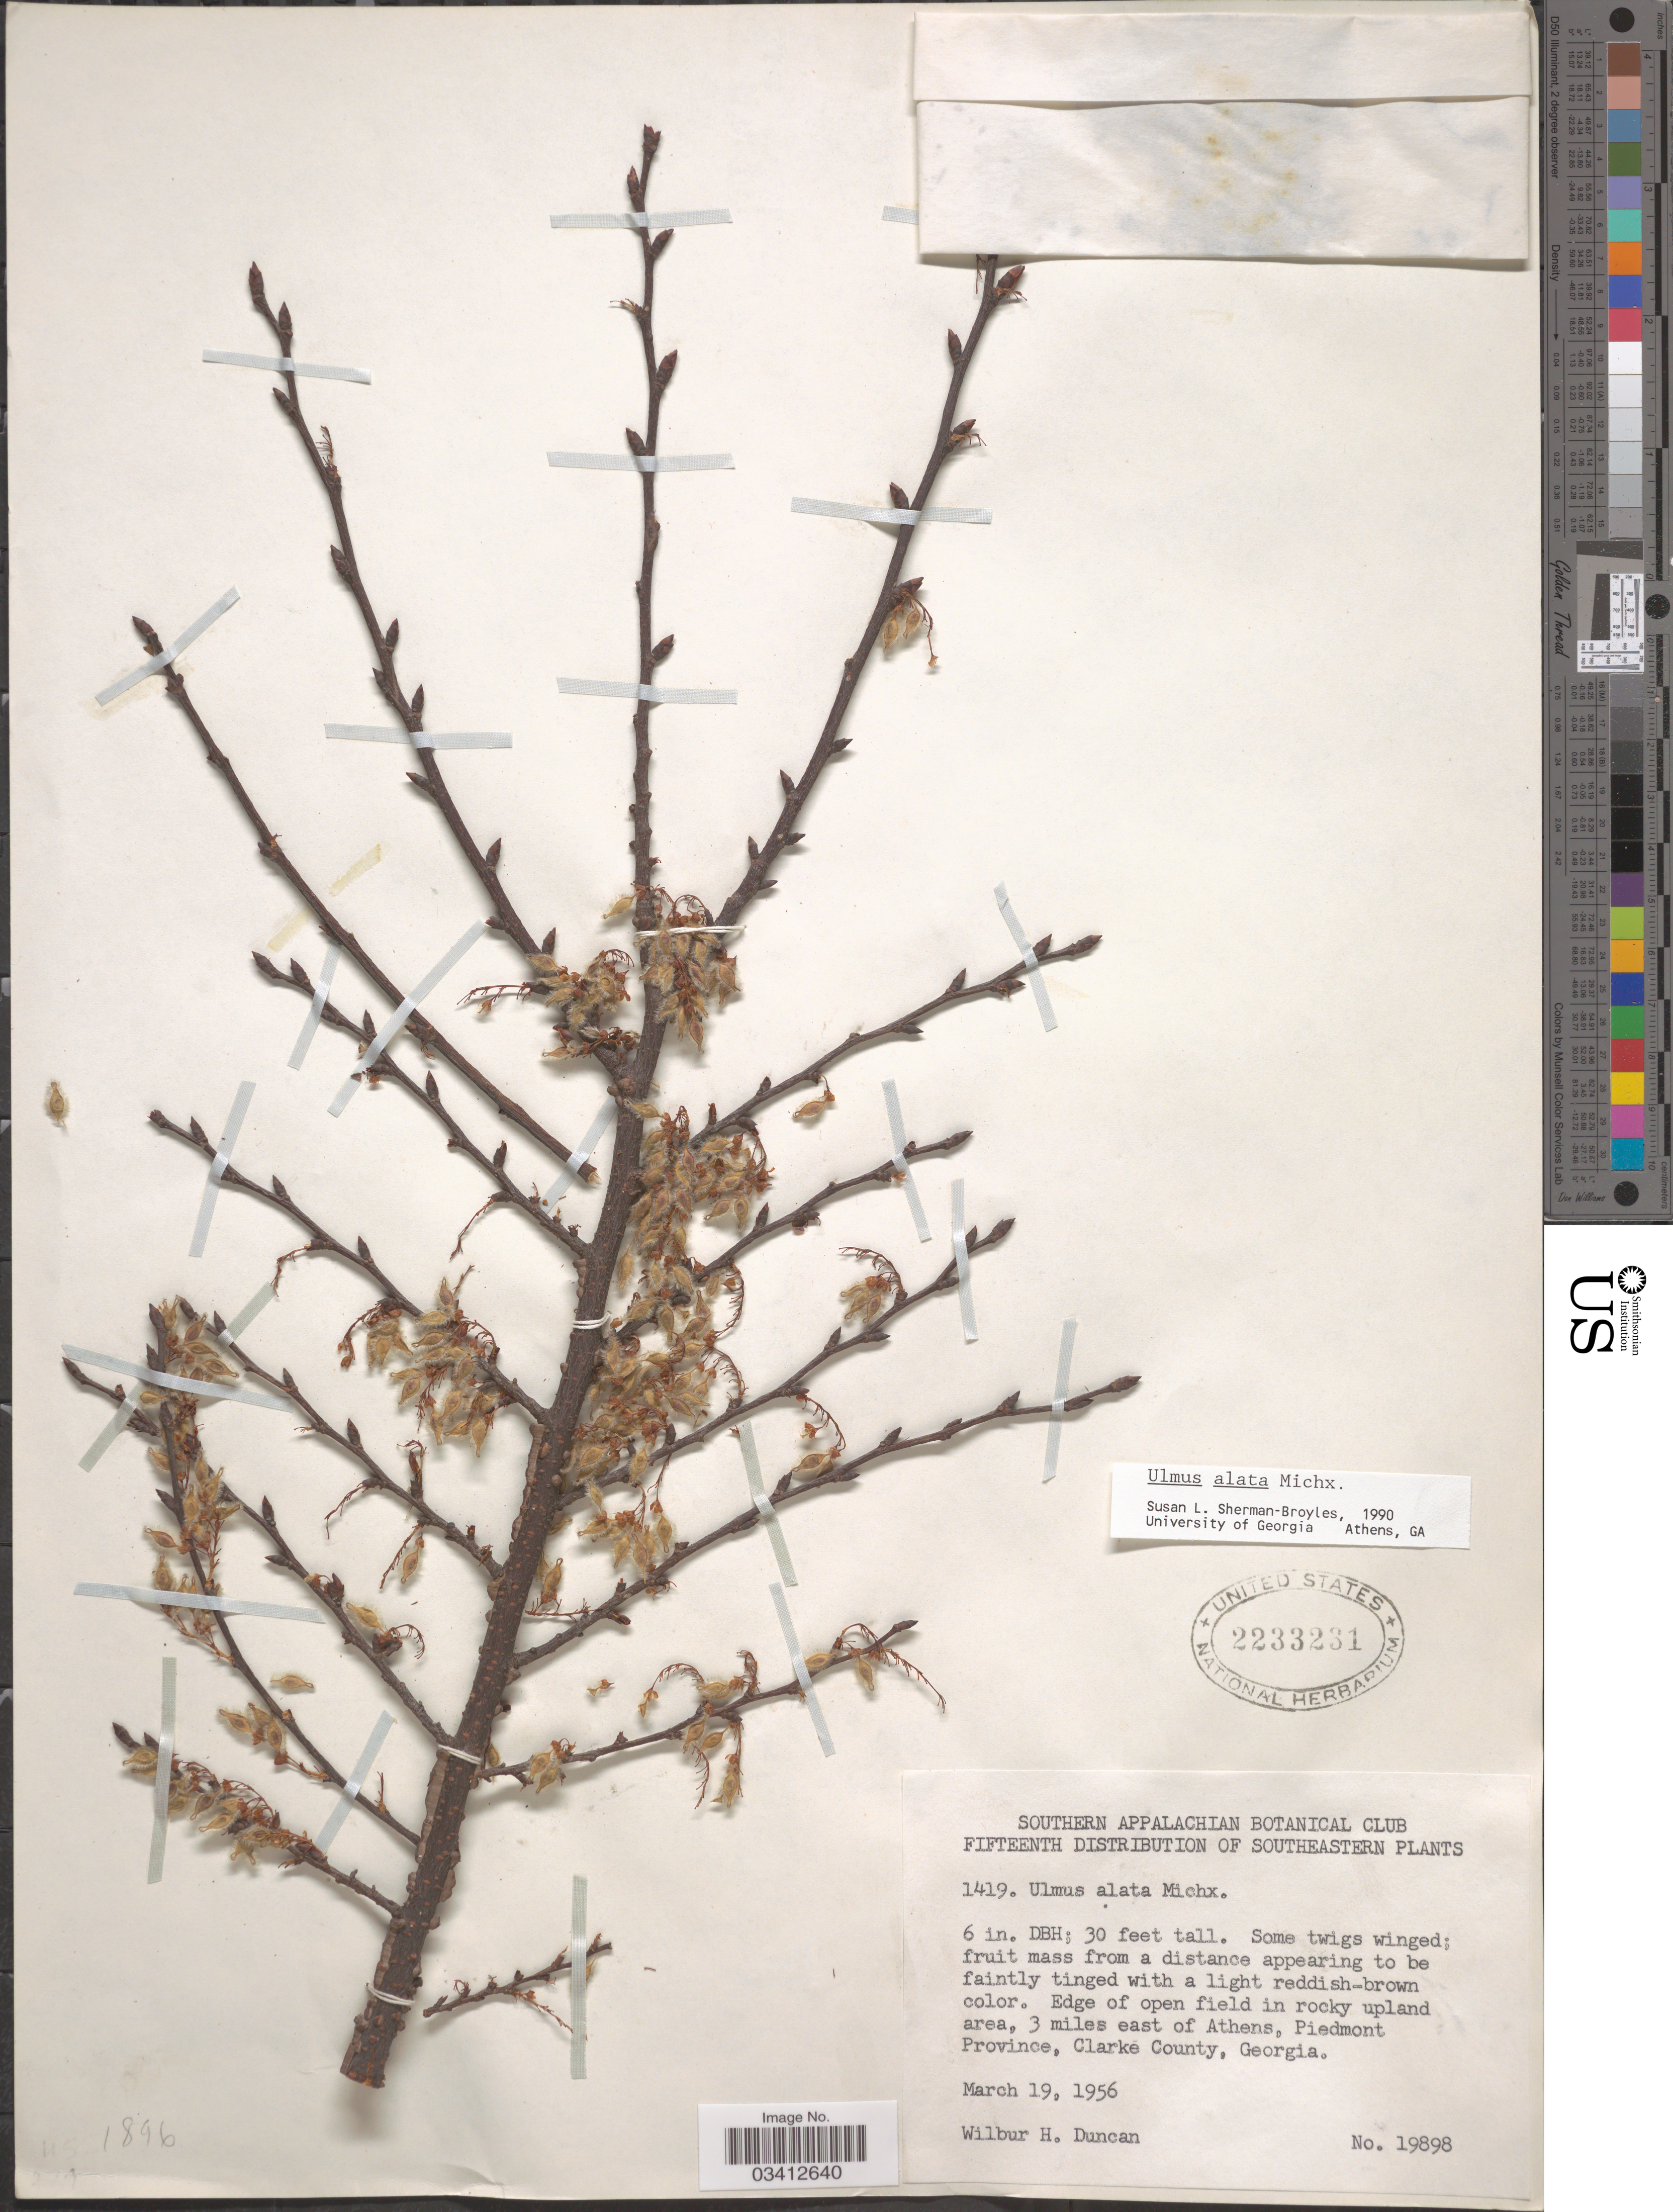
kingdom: Plantae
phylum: Tracheophyta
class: Magnoliopsida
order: Rosales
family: Ulmaceae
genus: Ulmus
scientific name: Ulmus alata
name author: Michx.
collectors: W. H. Duncan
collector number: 19898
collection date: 1956-03-19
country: United States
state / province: Georgia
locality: Southeastern. Edge of open field in rocky upland area, 3 miles east of Athens, Piedmond Province, Clarke County.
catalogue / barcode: US 2233231